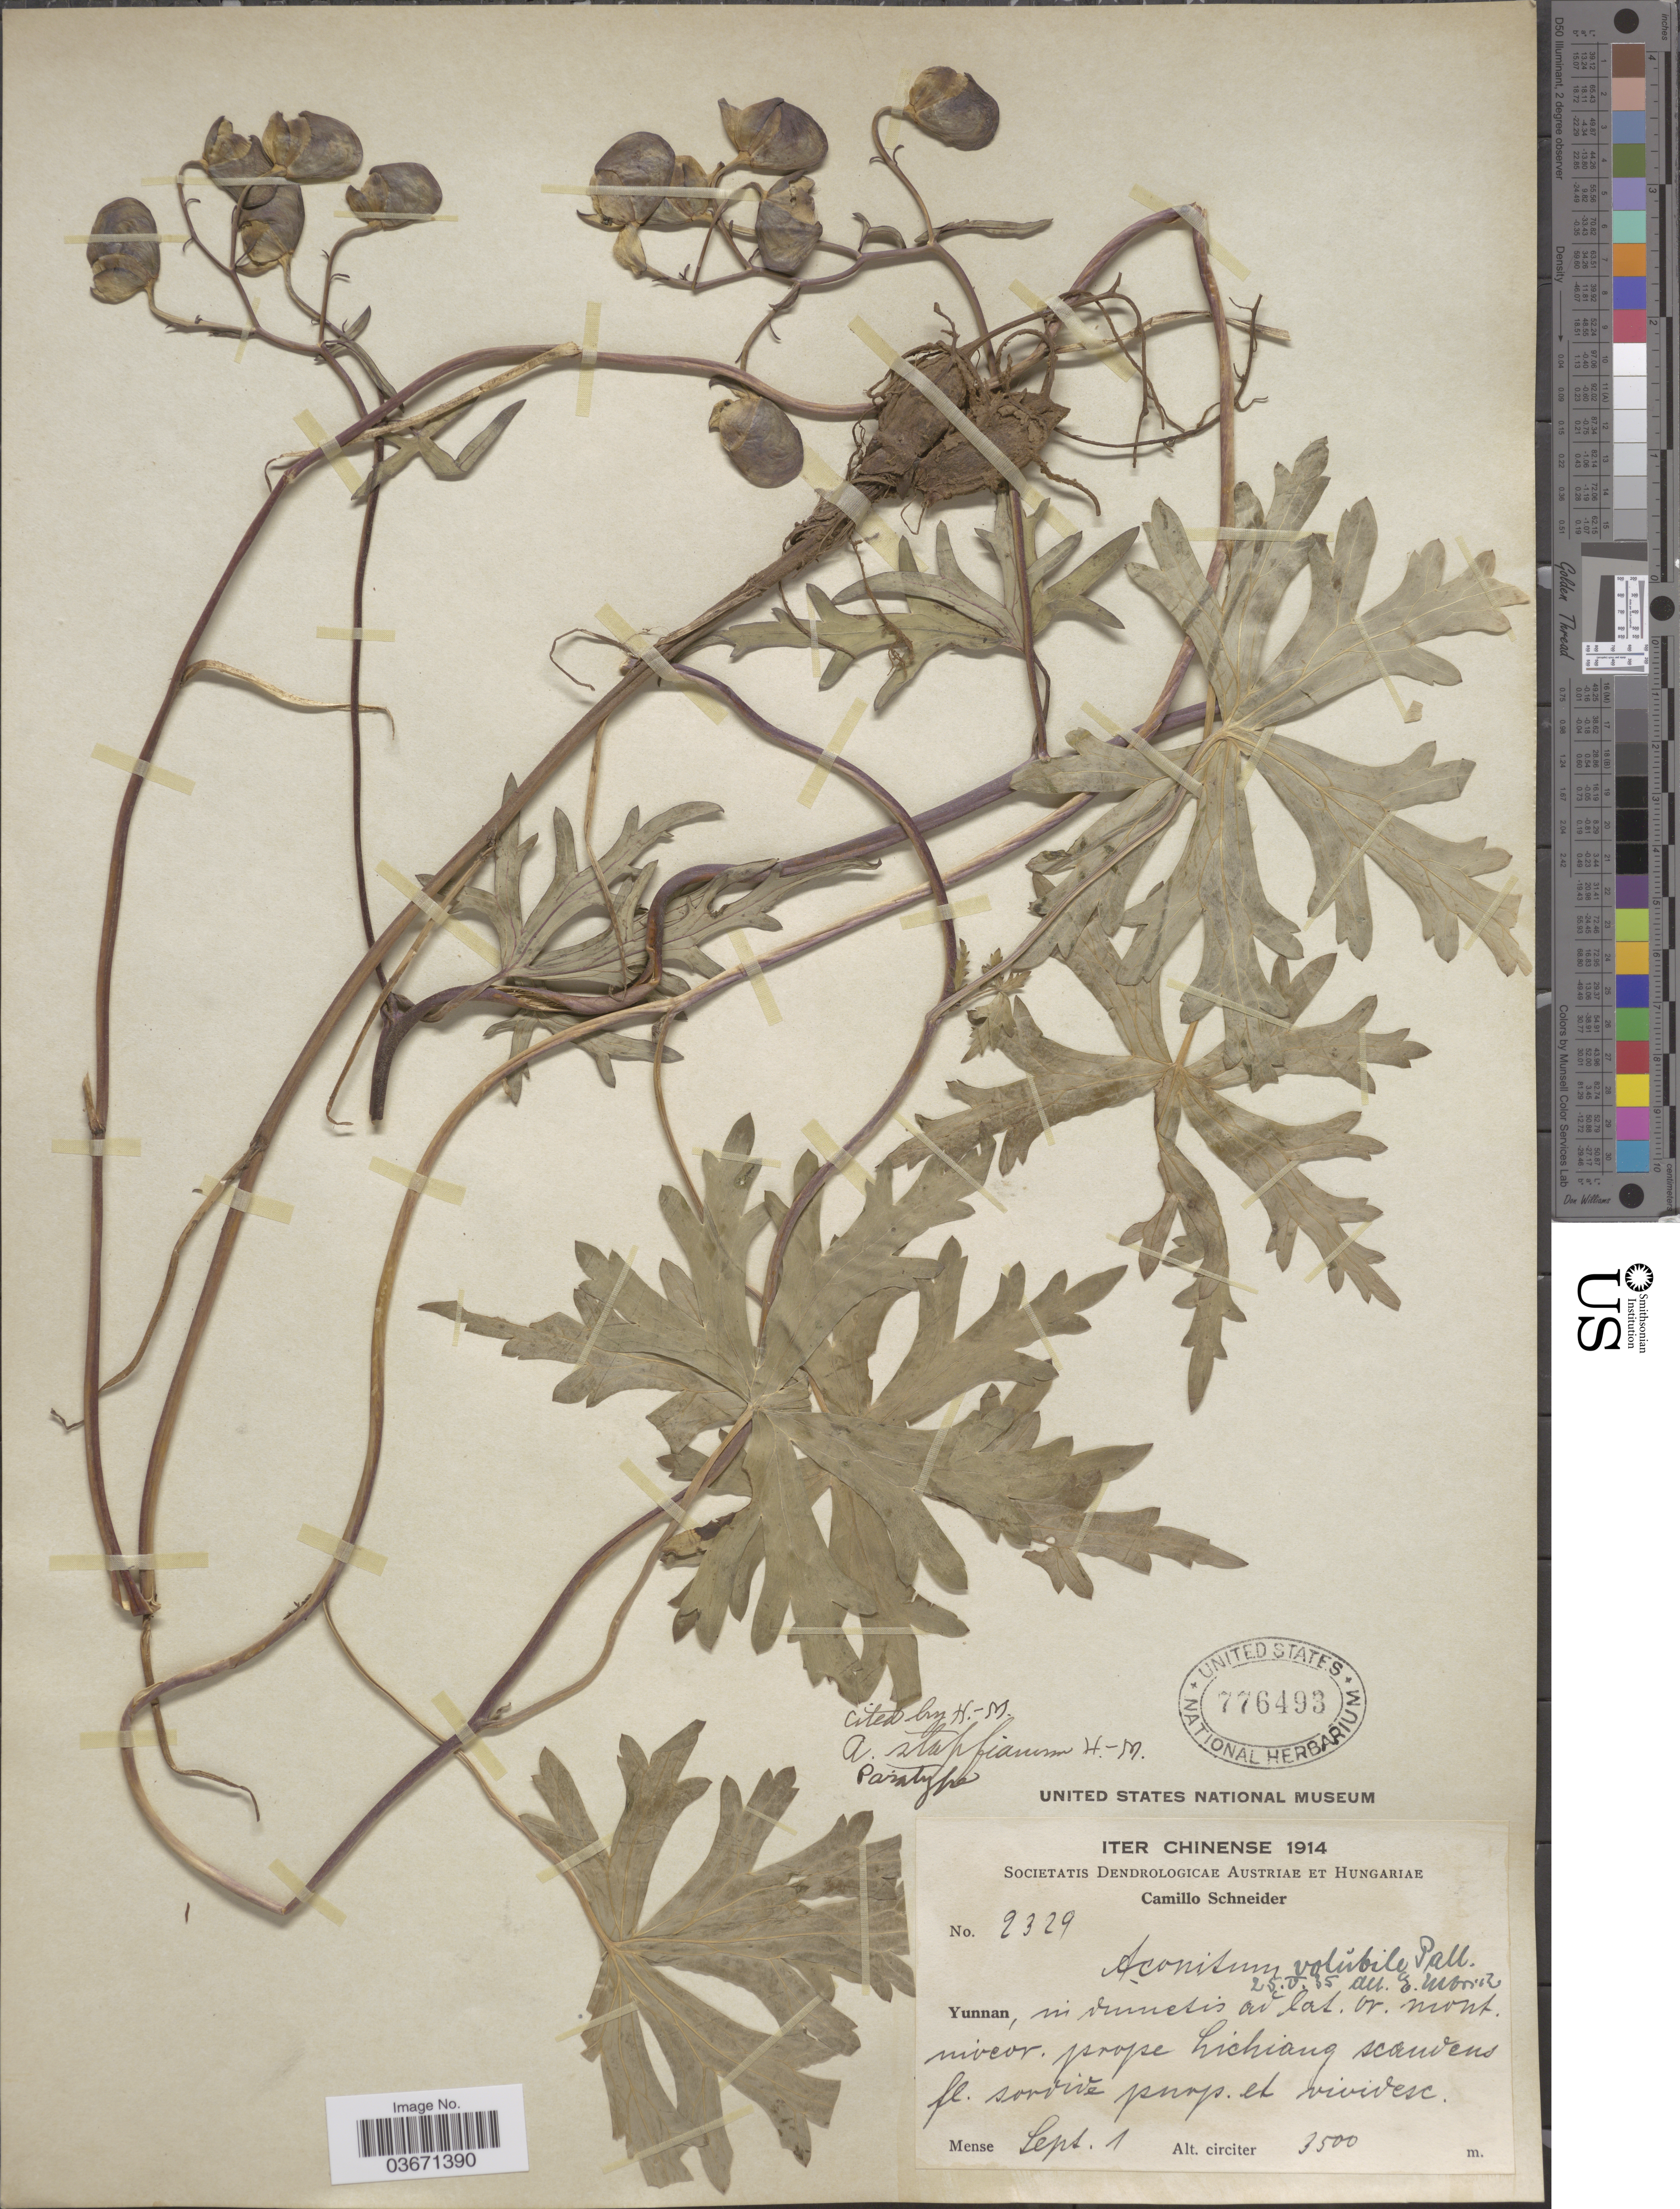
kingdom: Plantae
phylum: Tracheophyta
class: Magnoliopsida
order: Ranunculales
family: Ranunculaceae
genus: Aconitum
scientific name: Aconitum stapfianum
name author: Hand.-Mazz.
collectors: C. K. Schneider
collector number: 2329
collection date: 1914-09-01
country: China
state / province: Yunnan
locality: In dumetis ada lat. or. mont niveor, prope Lichiang scandens.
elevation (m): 3500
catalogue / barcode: US 776493